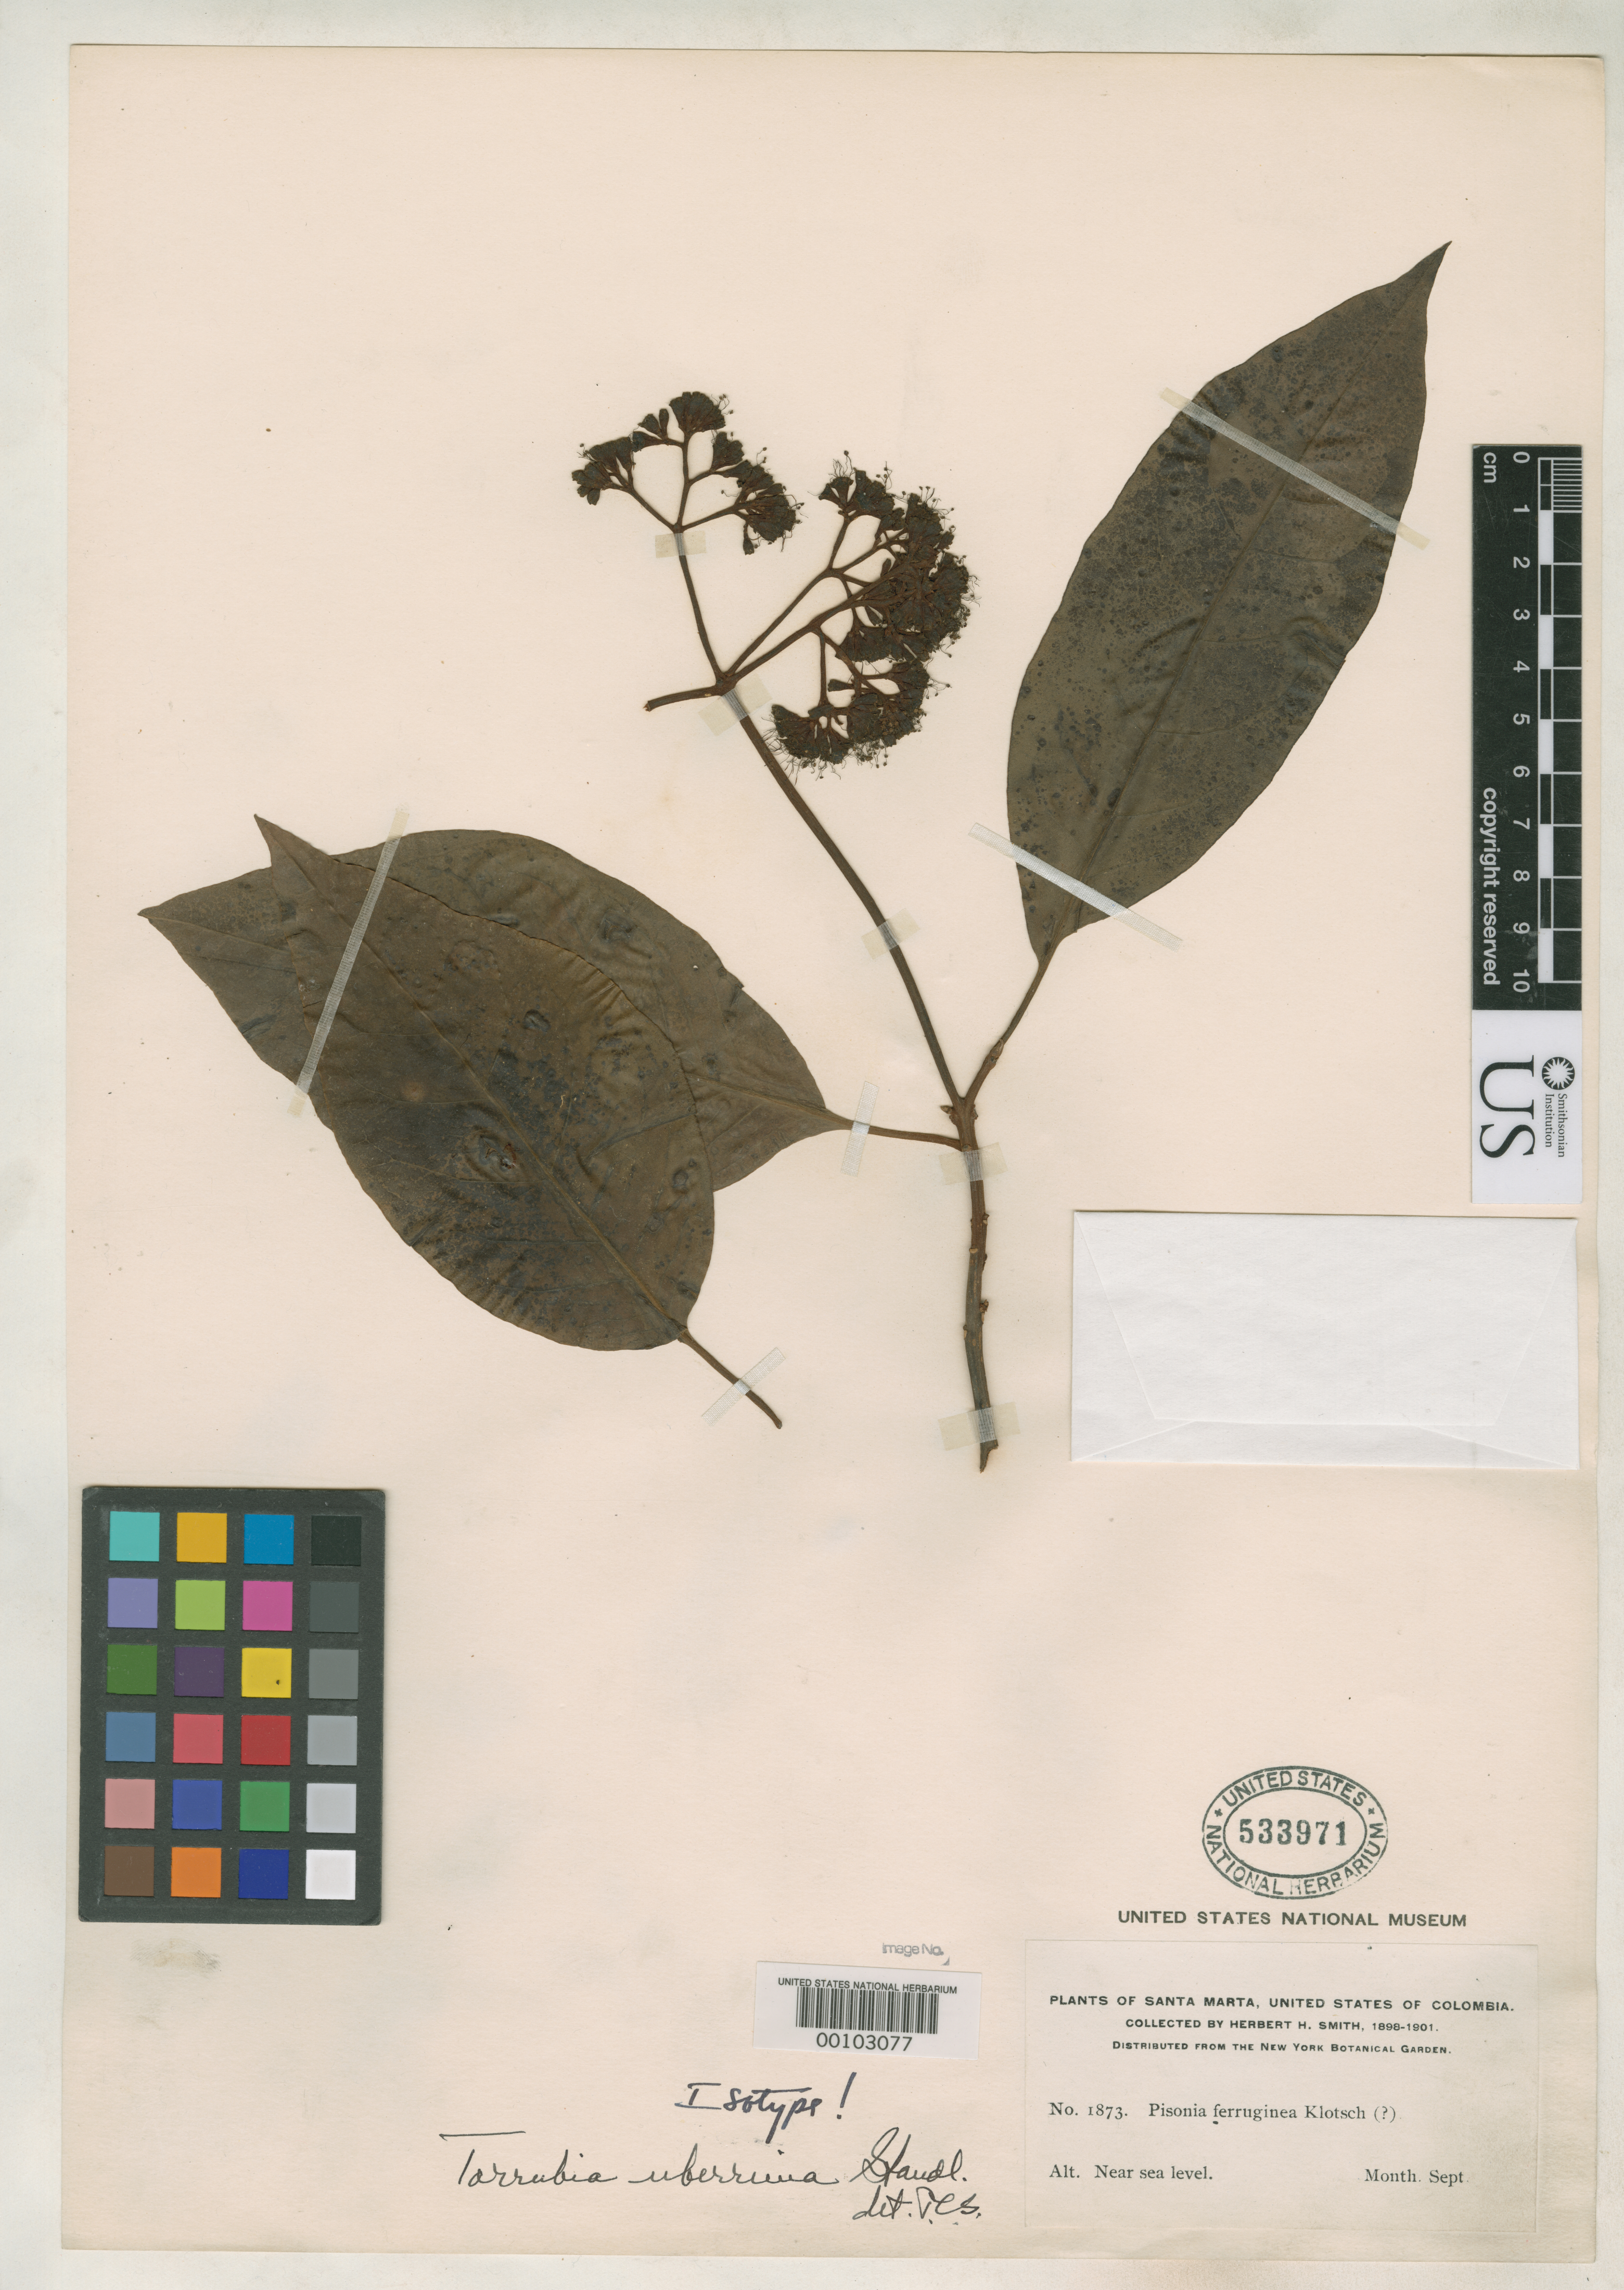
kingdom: Plantae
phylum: Tracheophyta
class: Magnoliopsida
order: Caryophyllales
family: Nyctaginaceae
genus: Torrubia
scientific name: Torrubia uberrima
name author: Standl.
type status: Isotype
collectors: Herbert H. Smith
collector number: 1873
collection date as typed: Sep 1898 to -- Sep 1901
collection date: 1898-09/1901-09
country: Colombia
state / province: Magdalena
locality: Santa Marta; alt. near sea level.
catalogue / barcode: US 533971